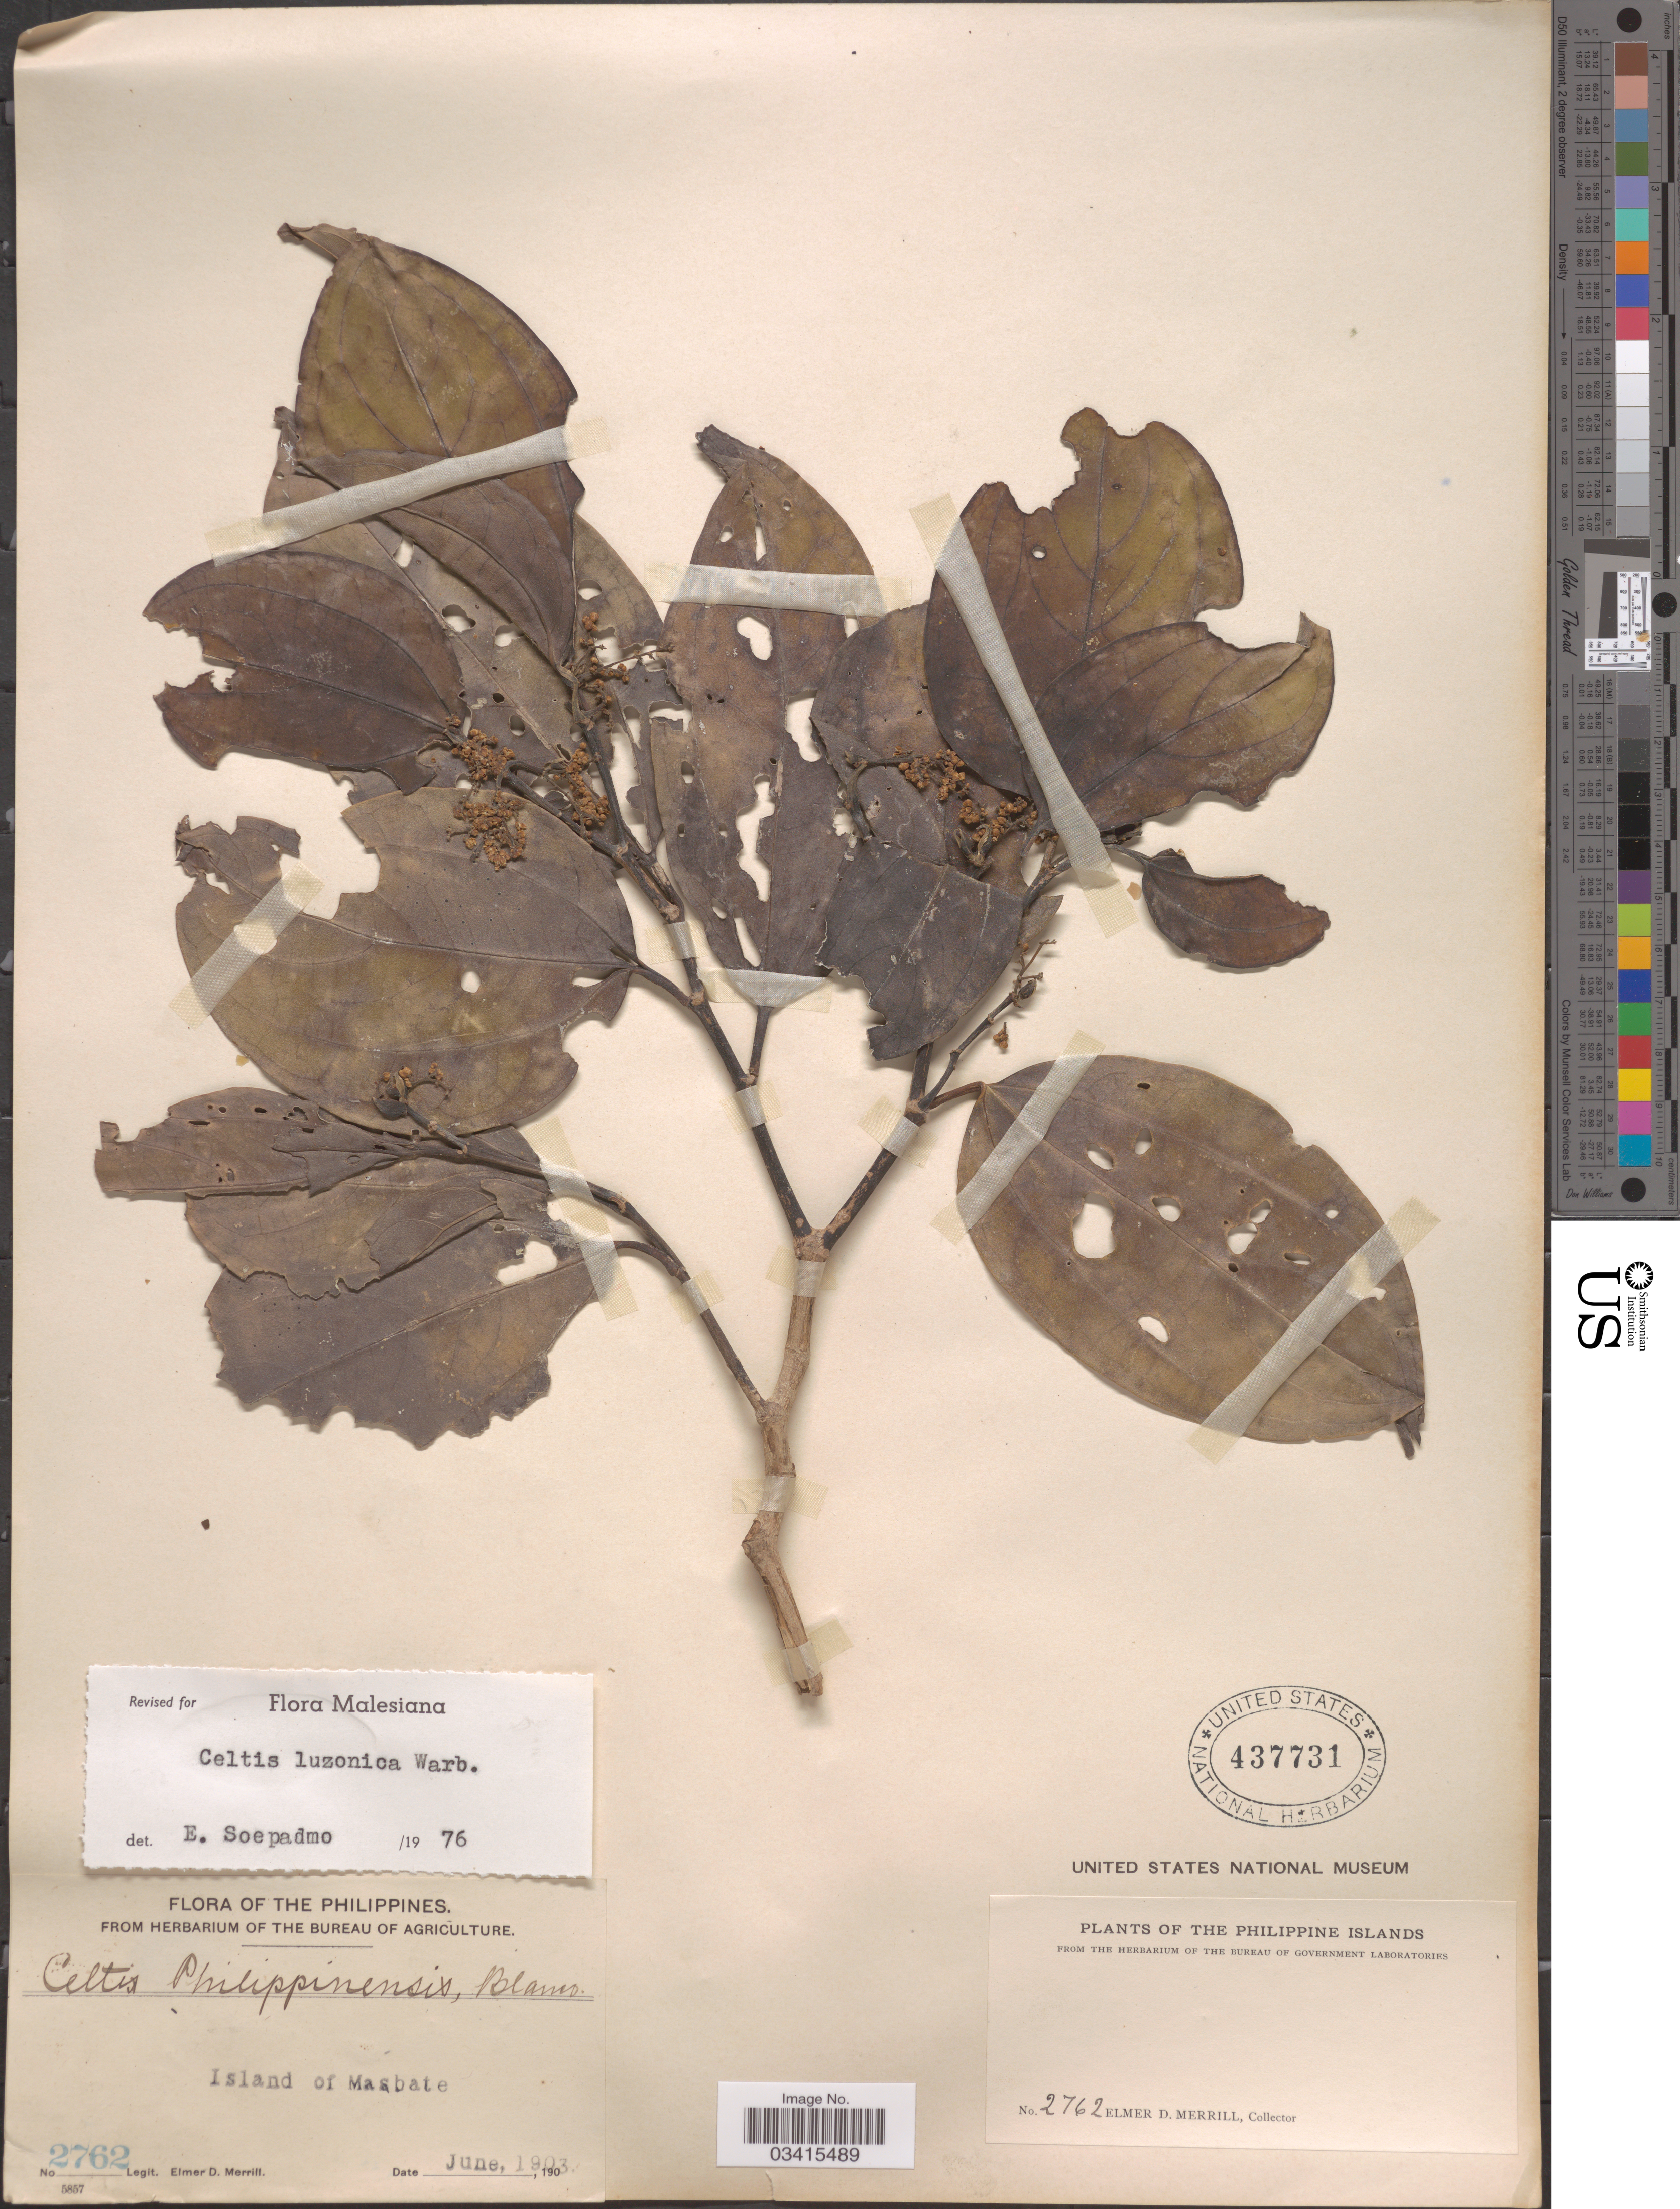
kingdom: Plantae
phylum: Tracheophyta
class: Magnoliopsida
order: Rosales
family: Cannabaceae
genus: Celtis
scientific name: Celtis luzonica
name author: Warb.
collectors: E. D. Merrill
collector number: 2762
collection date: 1903-06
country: Philippines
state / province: Bicol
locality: Island of Masbate.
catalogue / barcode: US 437731